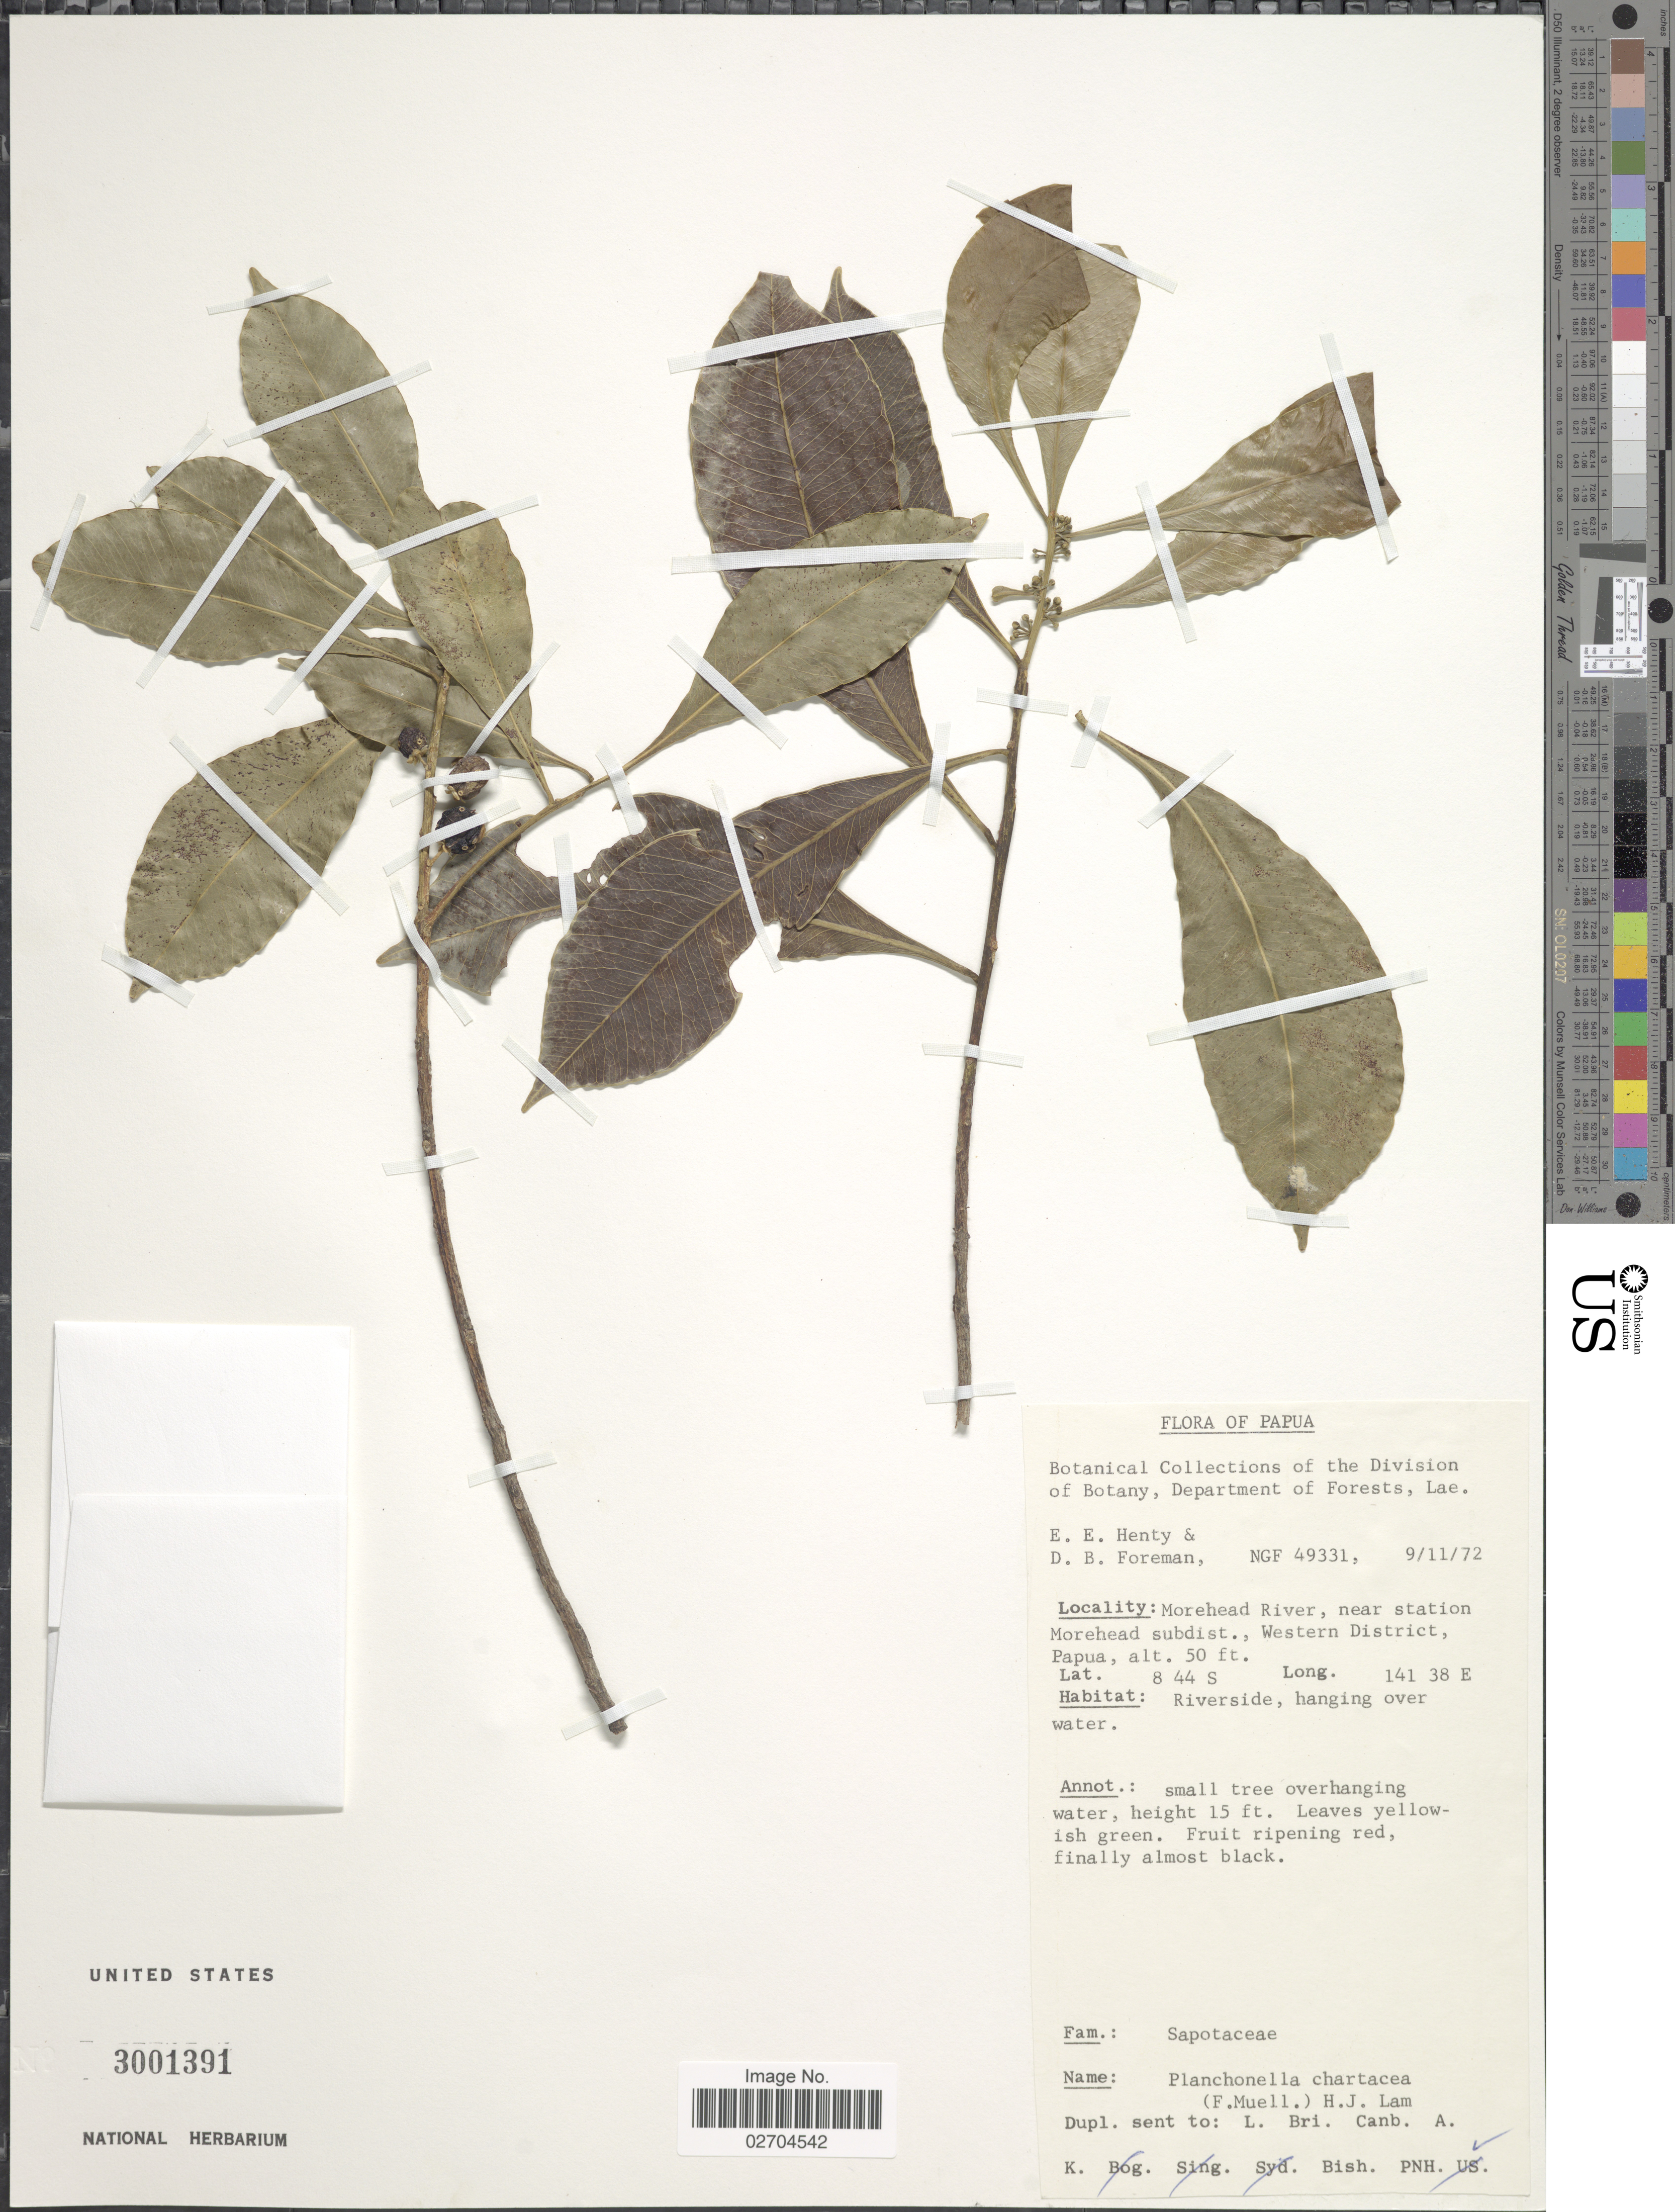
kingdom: Plantae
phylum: Tracheophyta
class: Magnoliopsida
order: Ericales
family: Sapotaceae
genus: Planchonella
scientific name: Planchonella chartacea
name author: (F. Muell. ex Benth.) H.J. Lam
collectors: E. Henty & D. Foreman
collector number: NGF49331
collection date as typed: Transcribed d/m/y: 9/11/72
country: Papua New Guinea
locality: Morehead River, near station Morehead subdist., Western District, Papua.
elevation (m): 15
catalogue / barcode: US 3001391